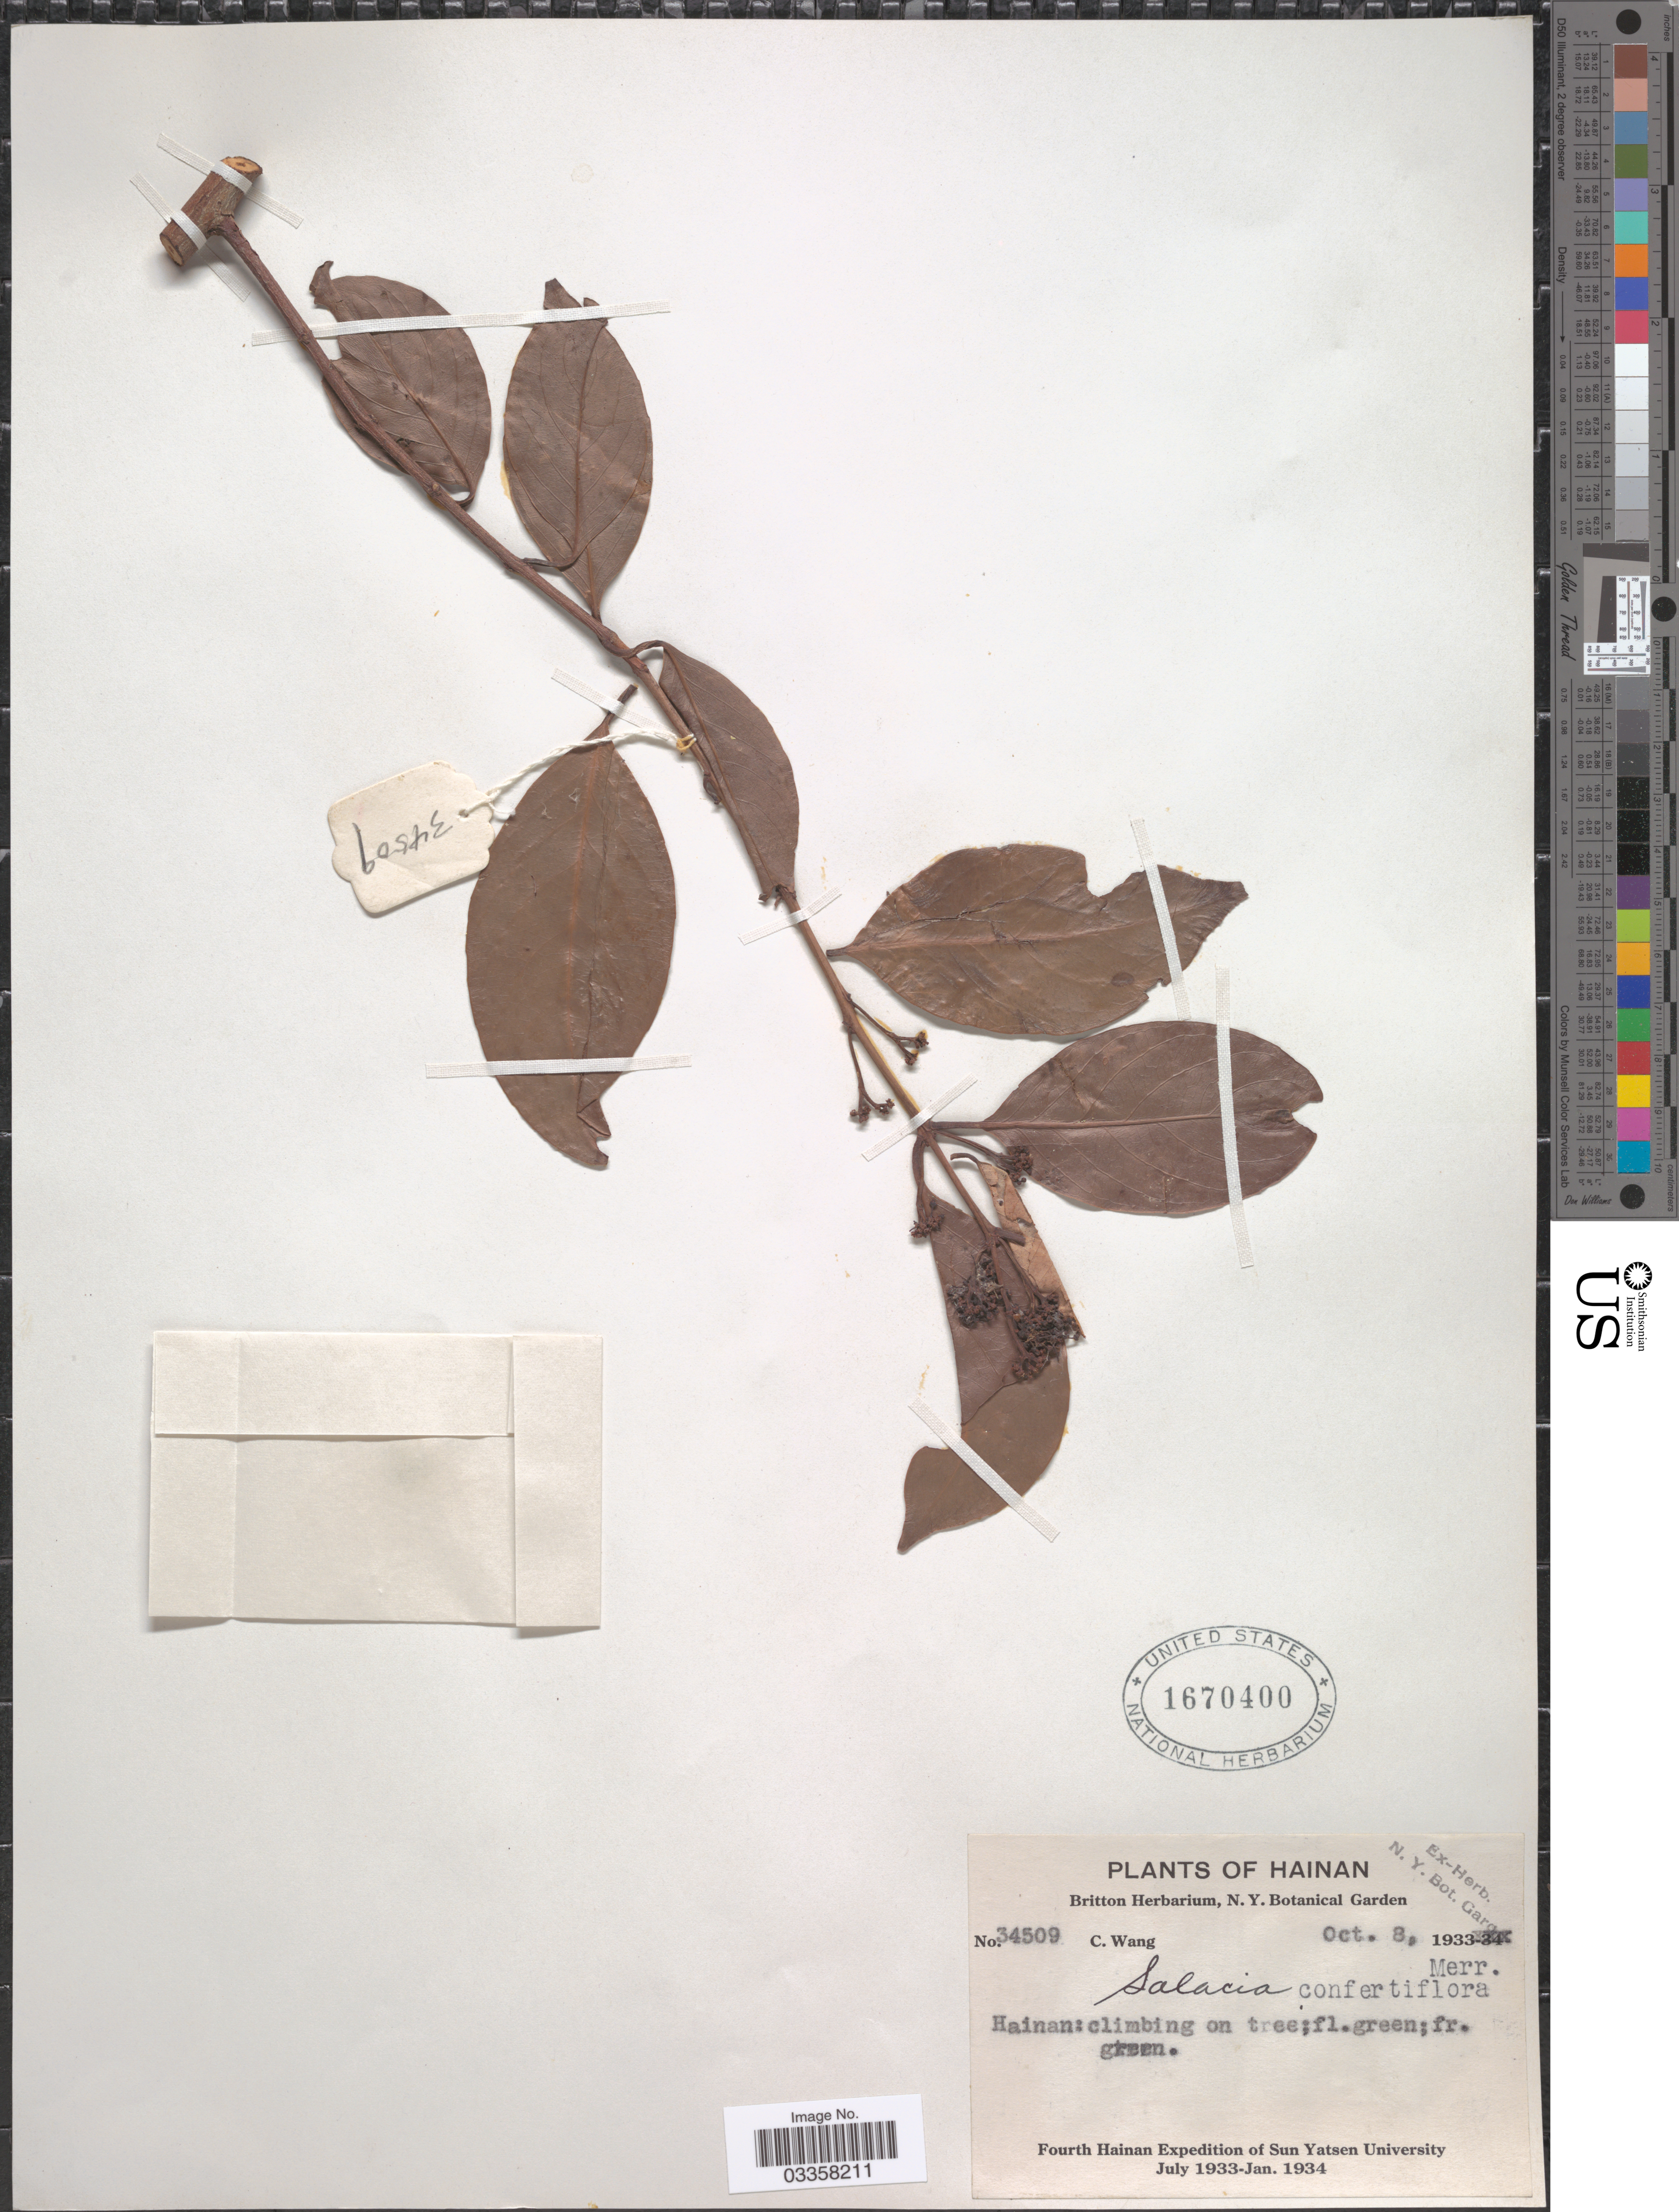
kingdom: Plantae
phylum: Tracheophyta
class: Magnoliopsida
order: Celastrales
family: Celastraceae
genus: Salacia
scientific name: Salacia confertiflora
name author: Merr.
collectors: C. Wang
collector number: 34509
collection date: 1933-10-08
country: China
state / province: Hainan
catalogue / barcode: US 1670400